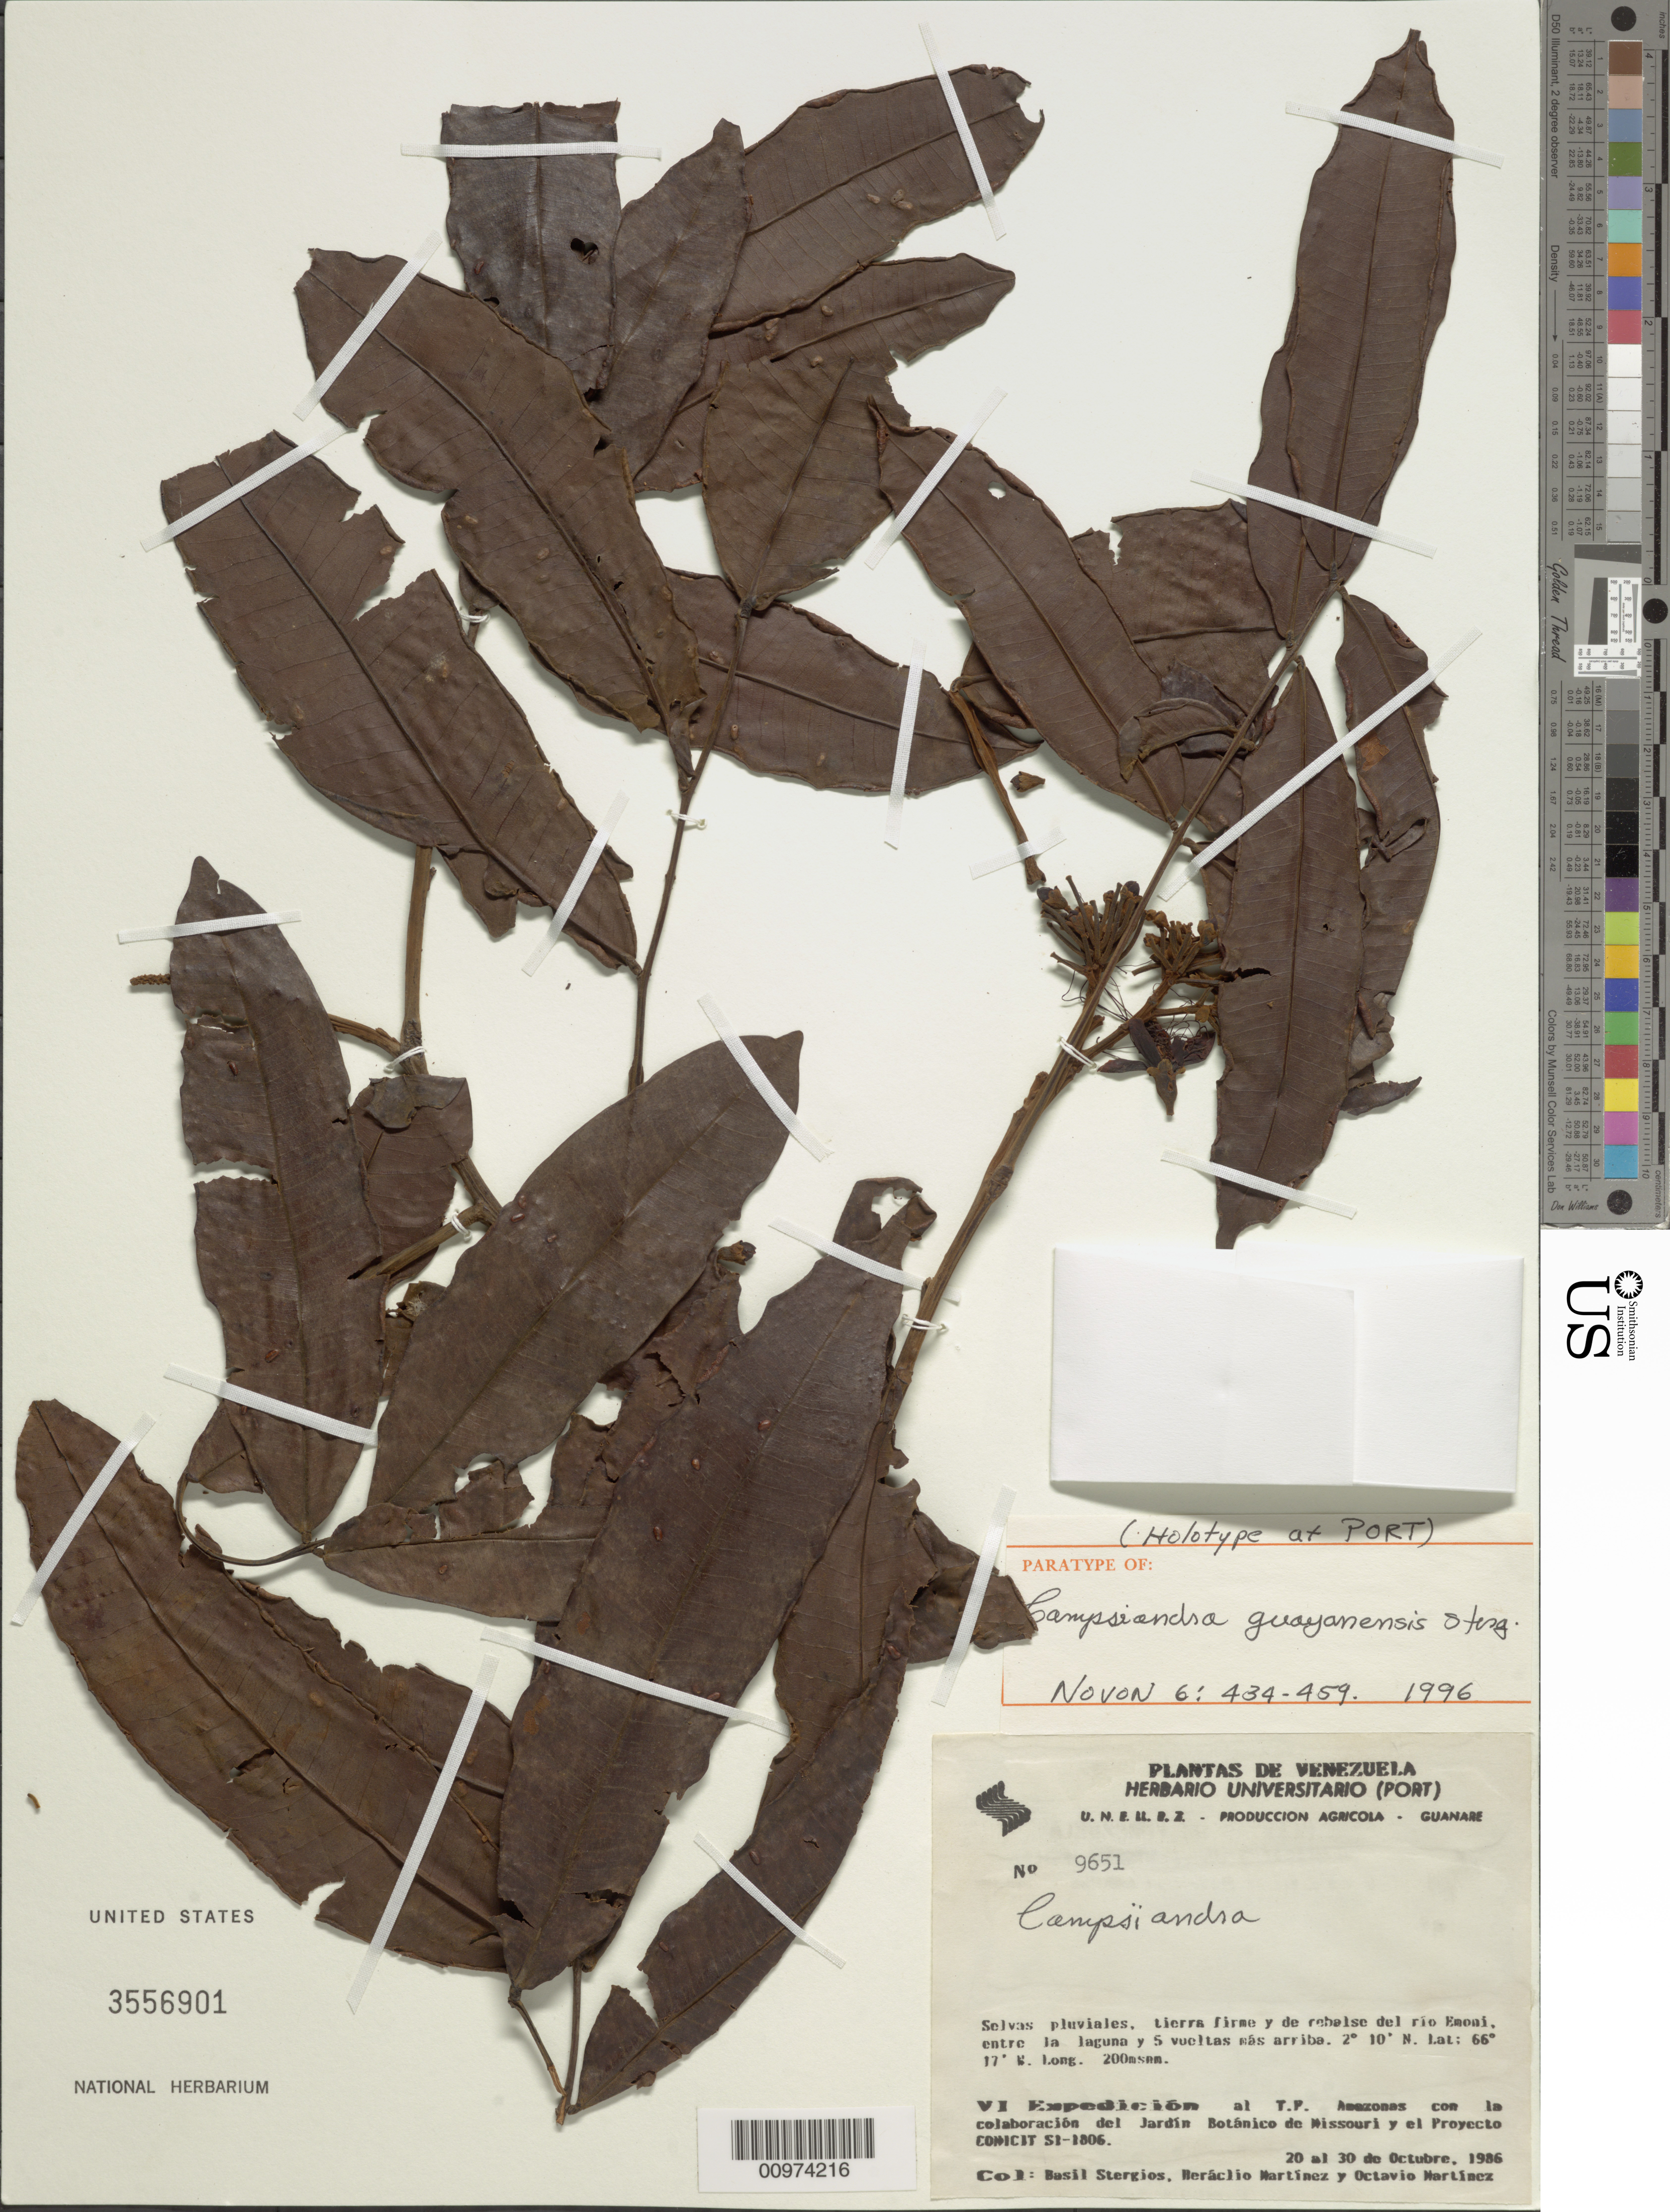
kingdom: Plantae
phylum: Tracheophyta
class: Magnoliopsida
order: Fabales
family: Fabaceae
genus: Campsiandra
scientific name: Campsiandra guayanensis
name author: (Benth.) R.S. Cowan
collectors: B. G. Stergios, H. Martinez & O. Martínez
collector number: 9651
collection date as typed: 20-Oct-86 to 30-Oct-86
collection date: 1986-10-20/1986-10-30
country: Venezuela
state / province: Amazonas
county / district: Río Negro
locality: Río Emoni, entre la laguna y 5 vueltas mas arriba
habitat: Selvas pluviales. Tierra firme y de rebalse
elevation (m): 200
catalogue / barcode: US 3556901